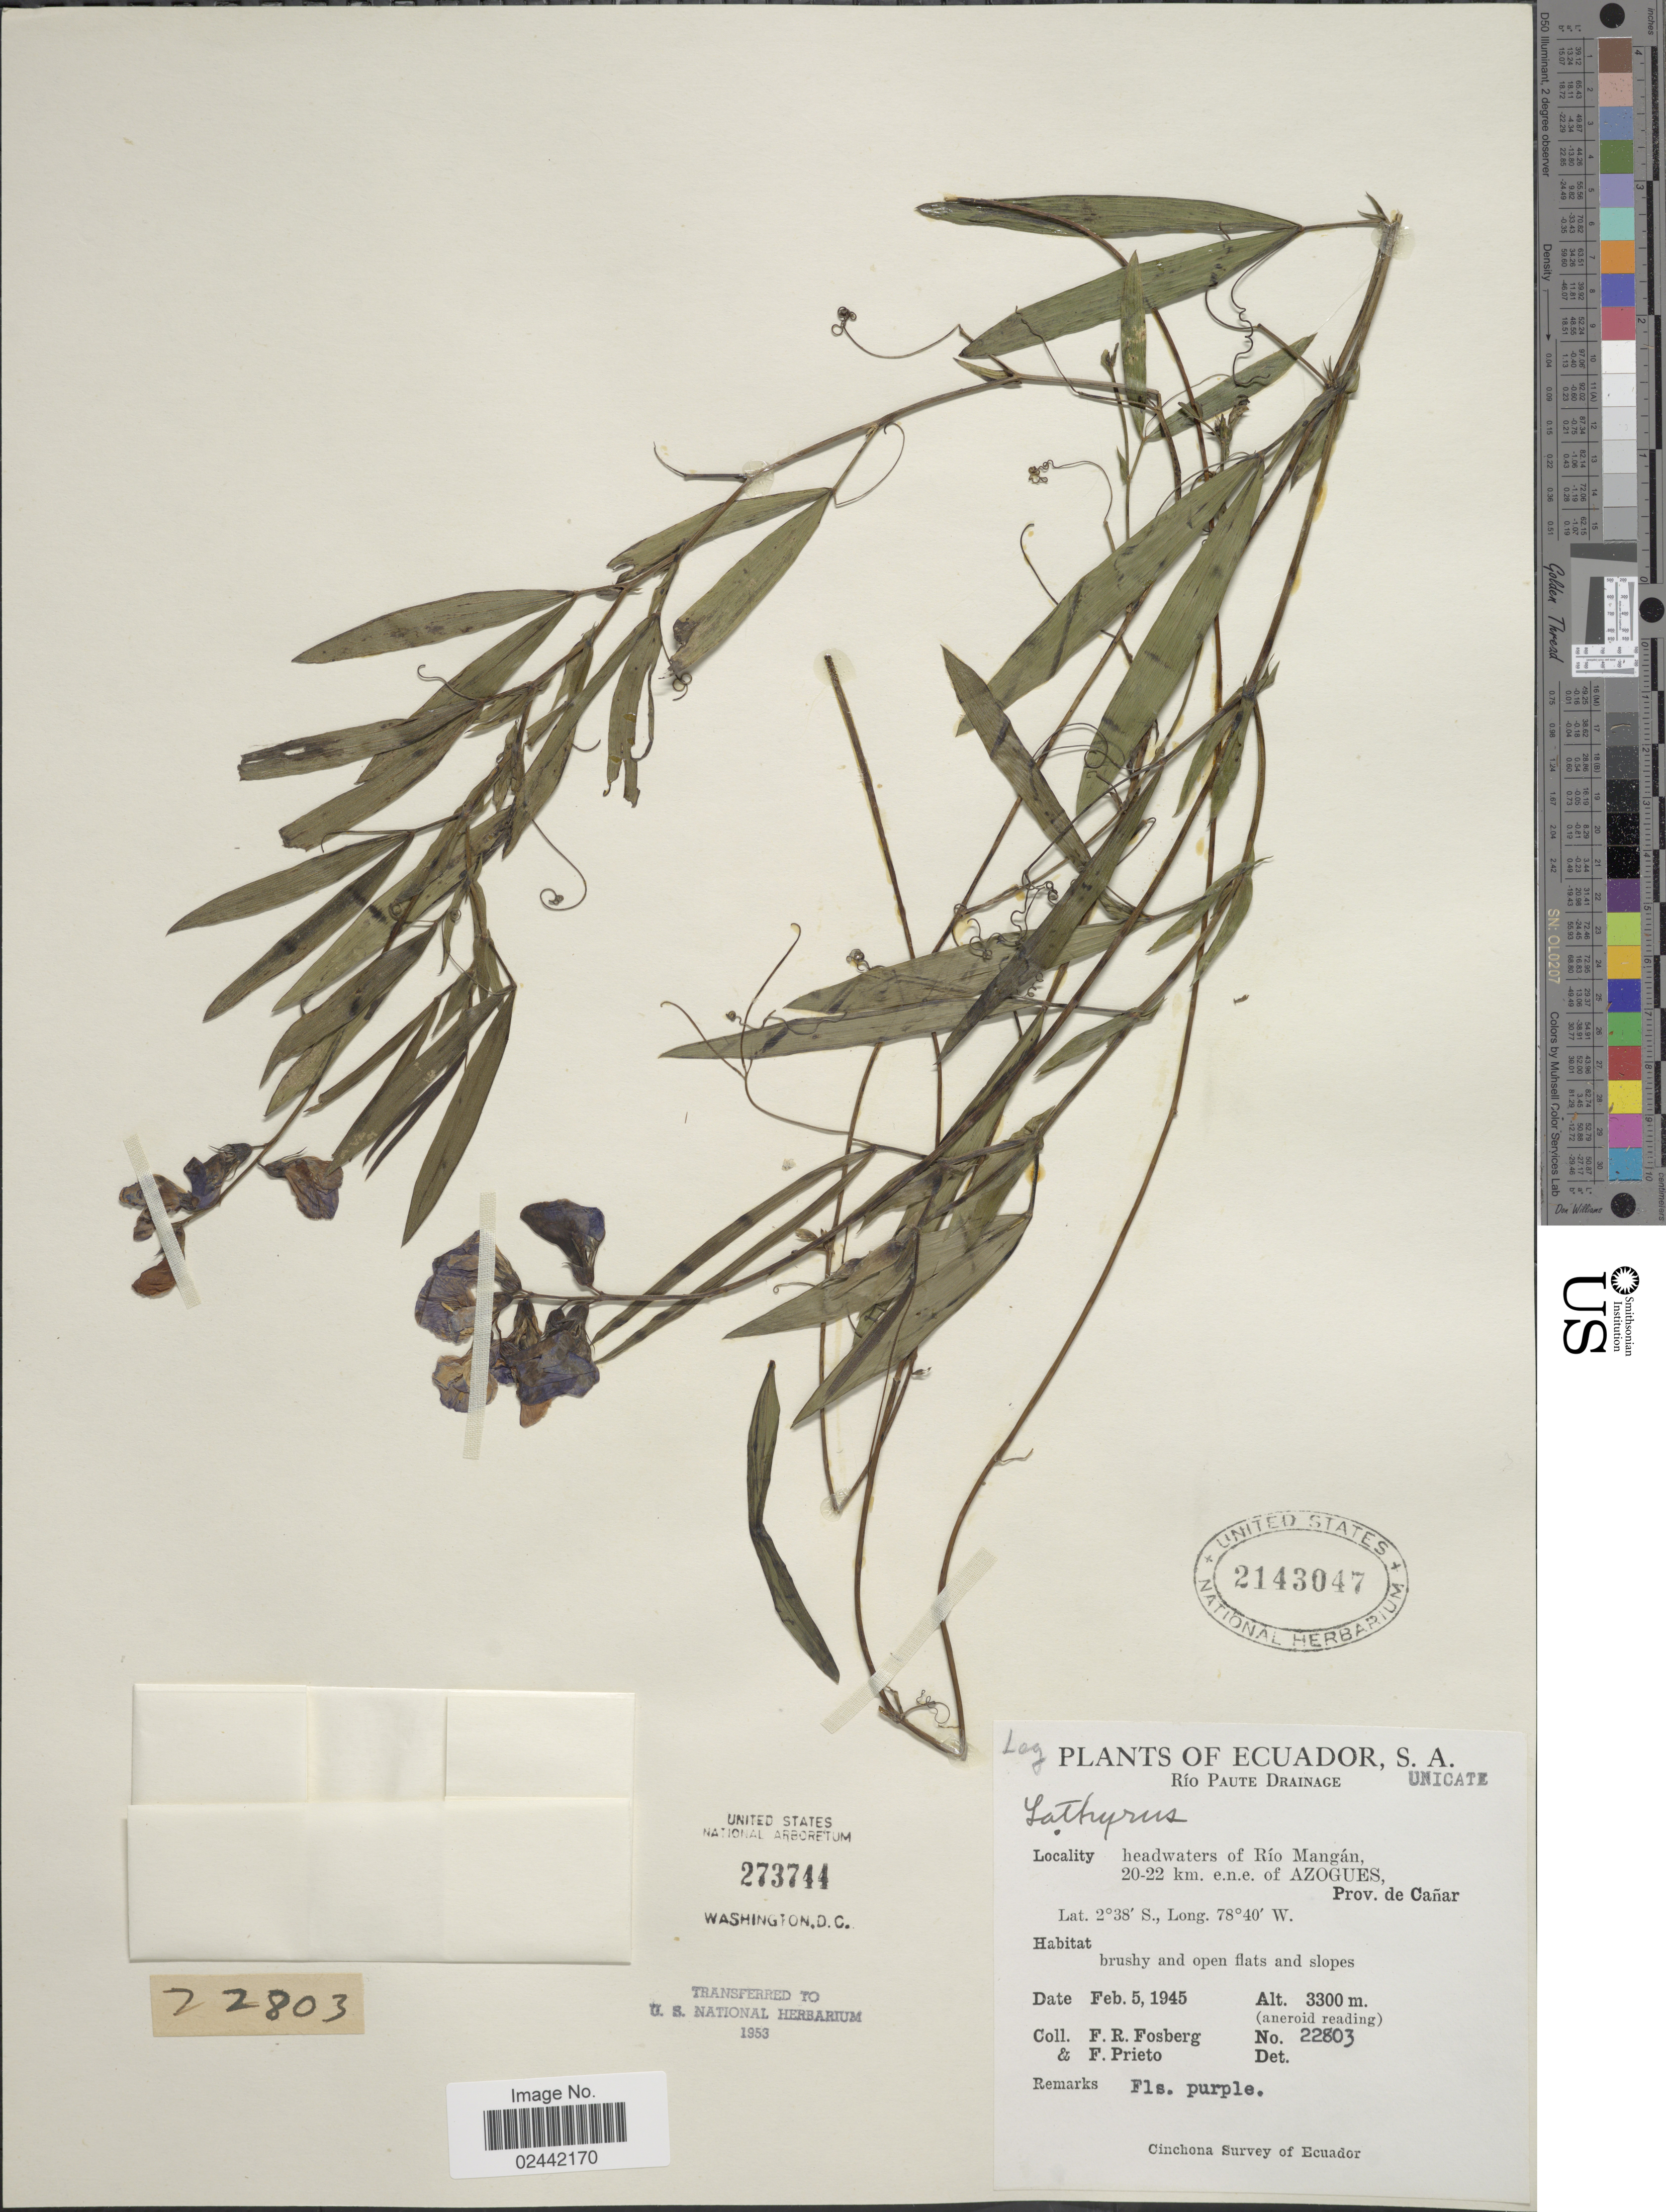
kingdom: Plantae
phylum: Tracheophyta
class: Magnoliopsida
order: Fabales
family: Fabaceae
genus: Lathyrus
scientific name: Lathyrus sp.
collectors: F. R. Fosberg & F. Prieto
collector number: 22803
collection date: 1945-02-05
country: Ecuador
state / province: Cañar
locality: Rio Paute Drainage. Headwaters of Rio Mangan, 20-22 km. e.n.e. of Azogues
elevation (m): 3300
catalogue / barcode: US 2143047